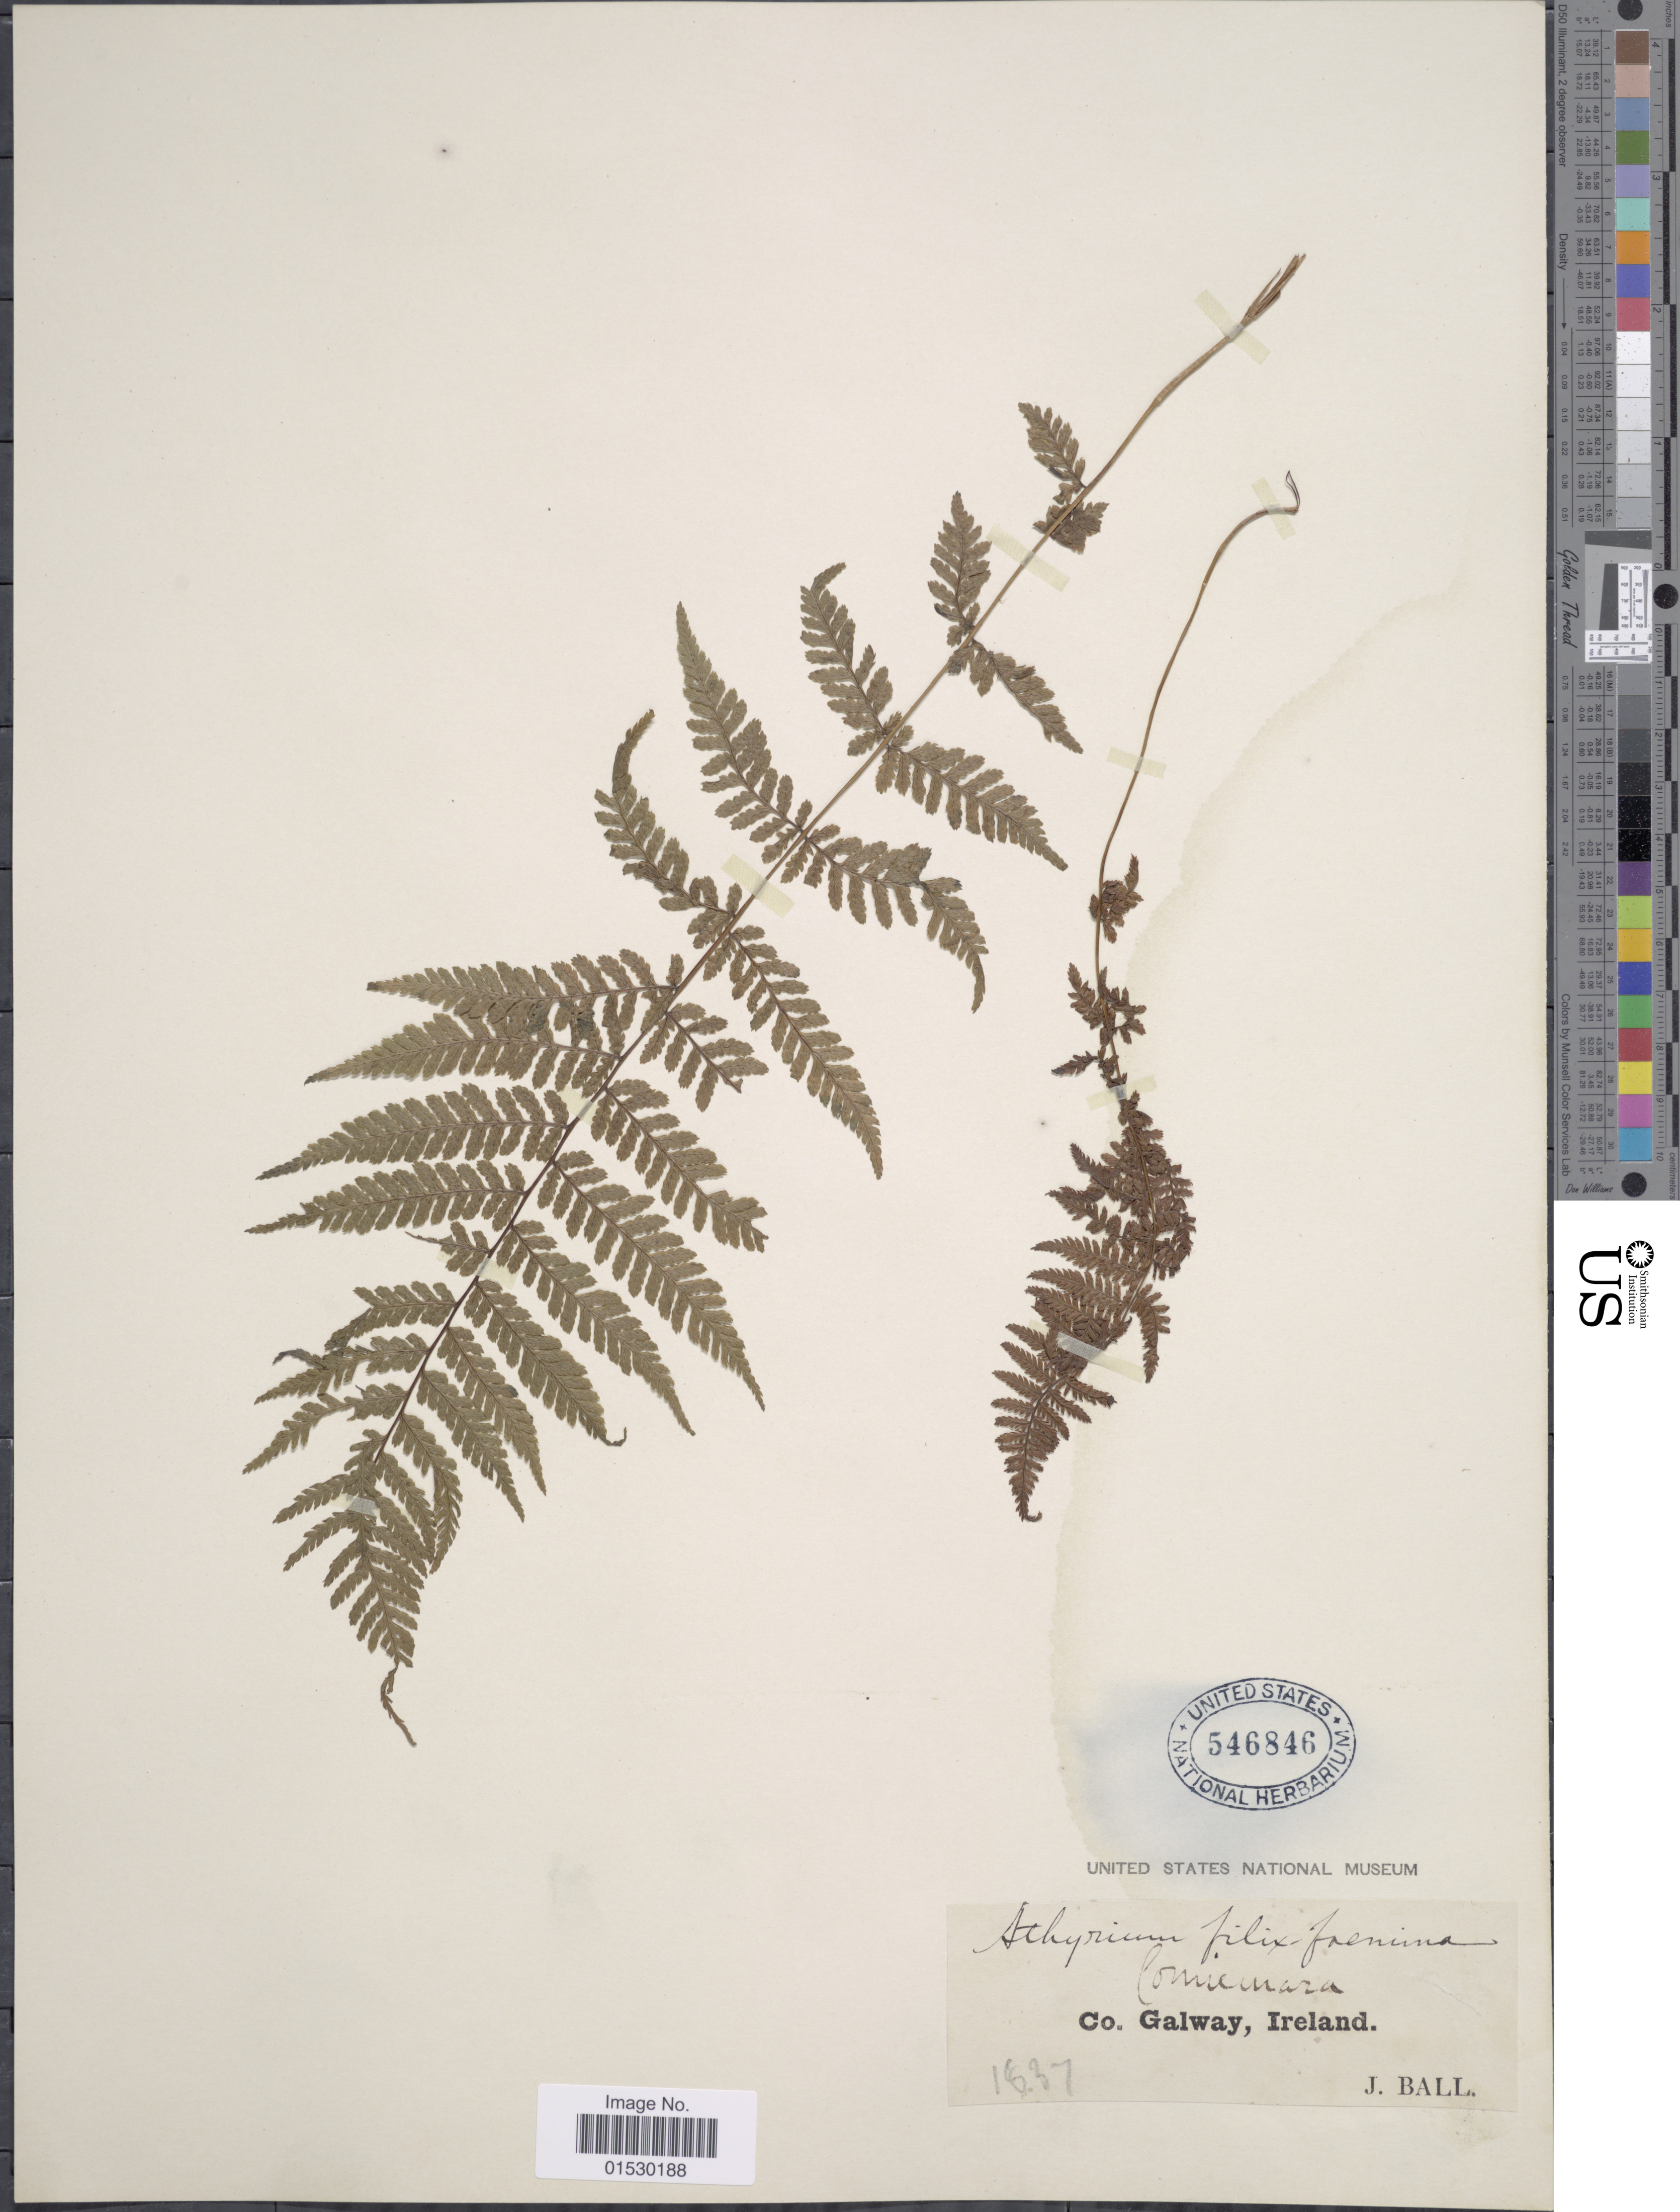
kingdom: Plantae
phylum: Tracheophyta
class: Polypodiopsida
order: Polypodiales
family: Athyriaceae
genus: Athyrium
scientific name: Athyrium filix-femina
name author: (L.) Roth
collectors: J. Ball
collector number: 1837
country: Ireland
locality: Co. Galway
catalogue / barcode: US 546846